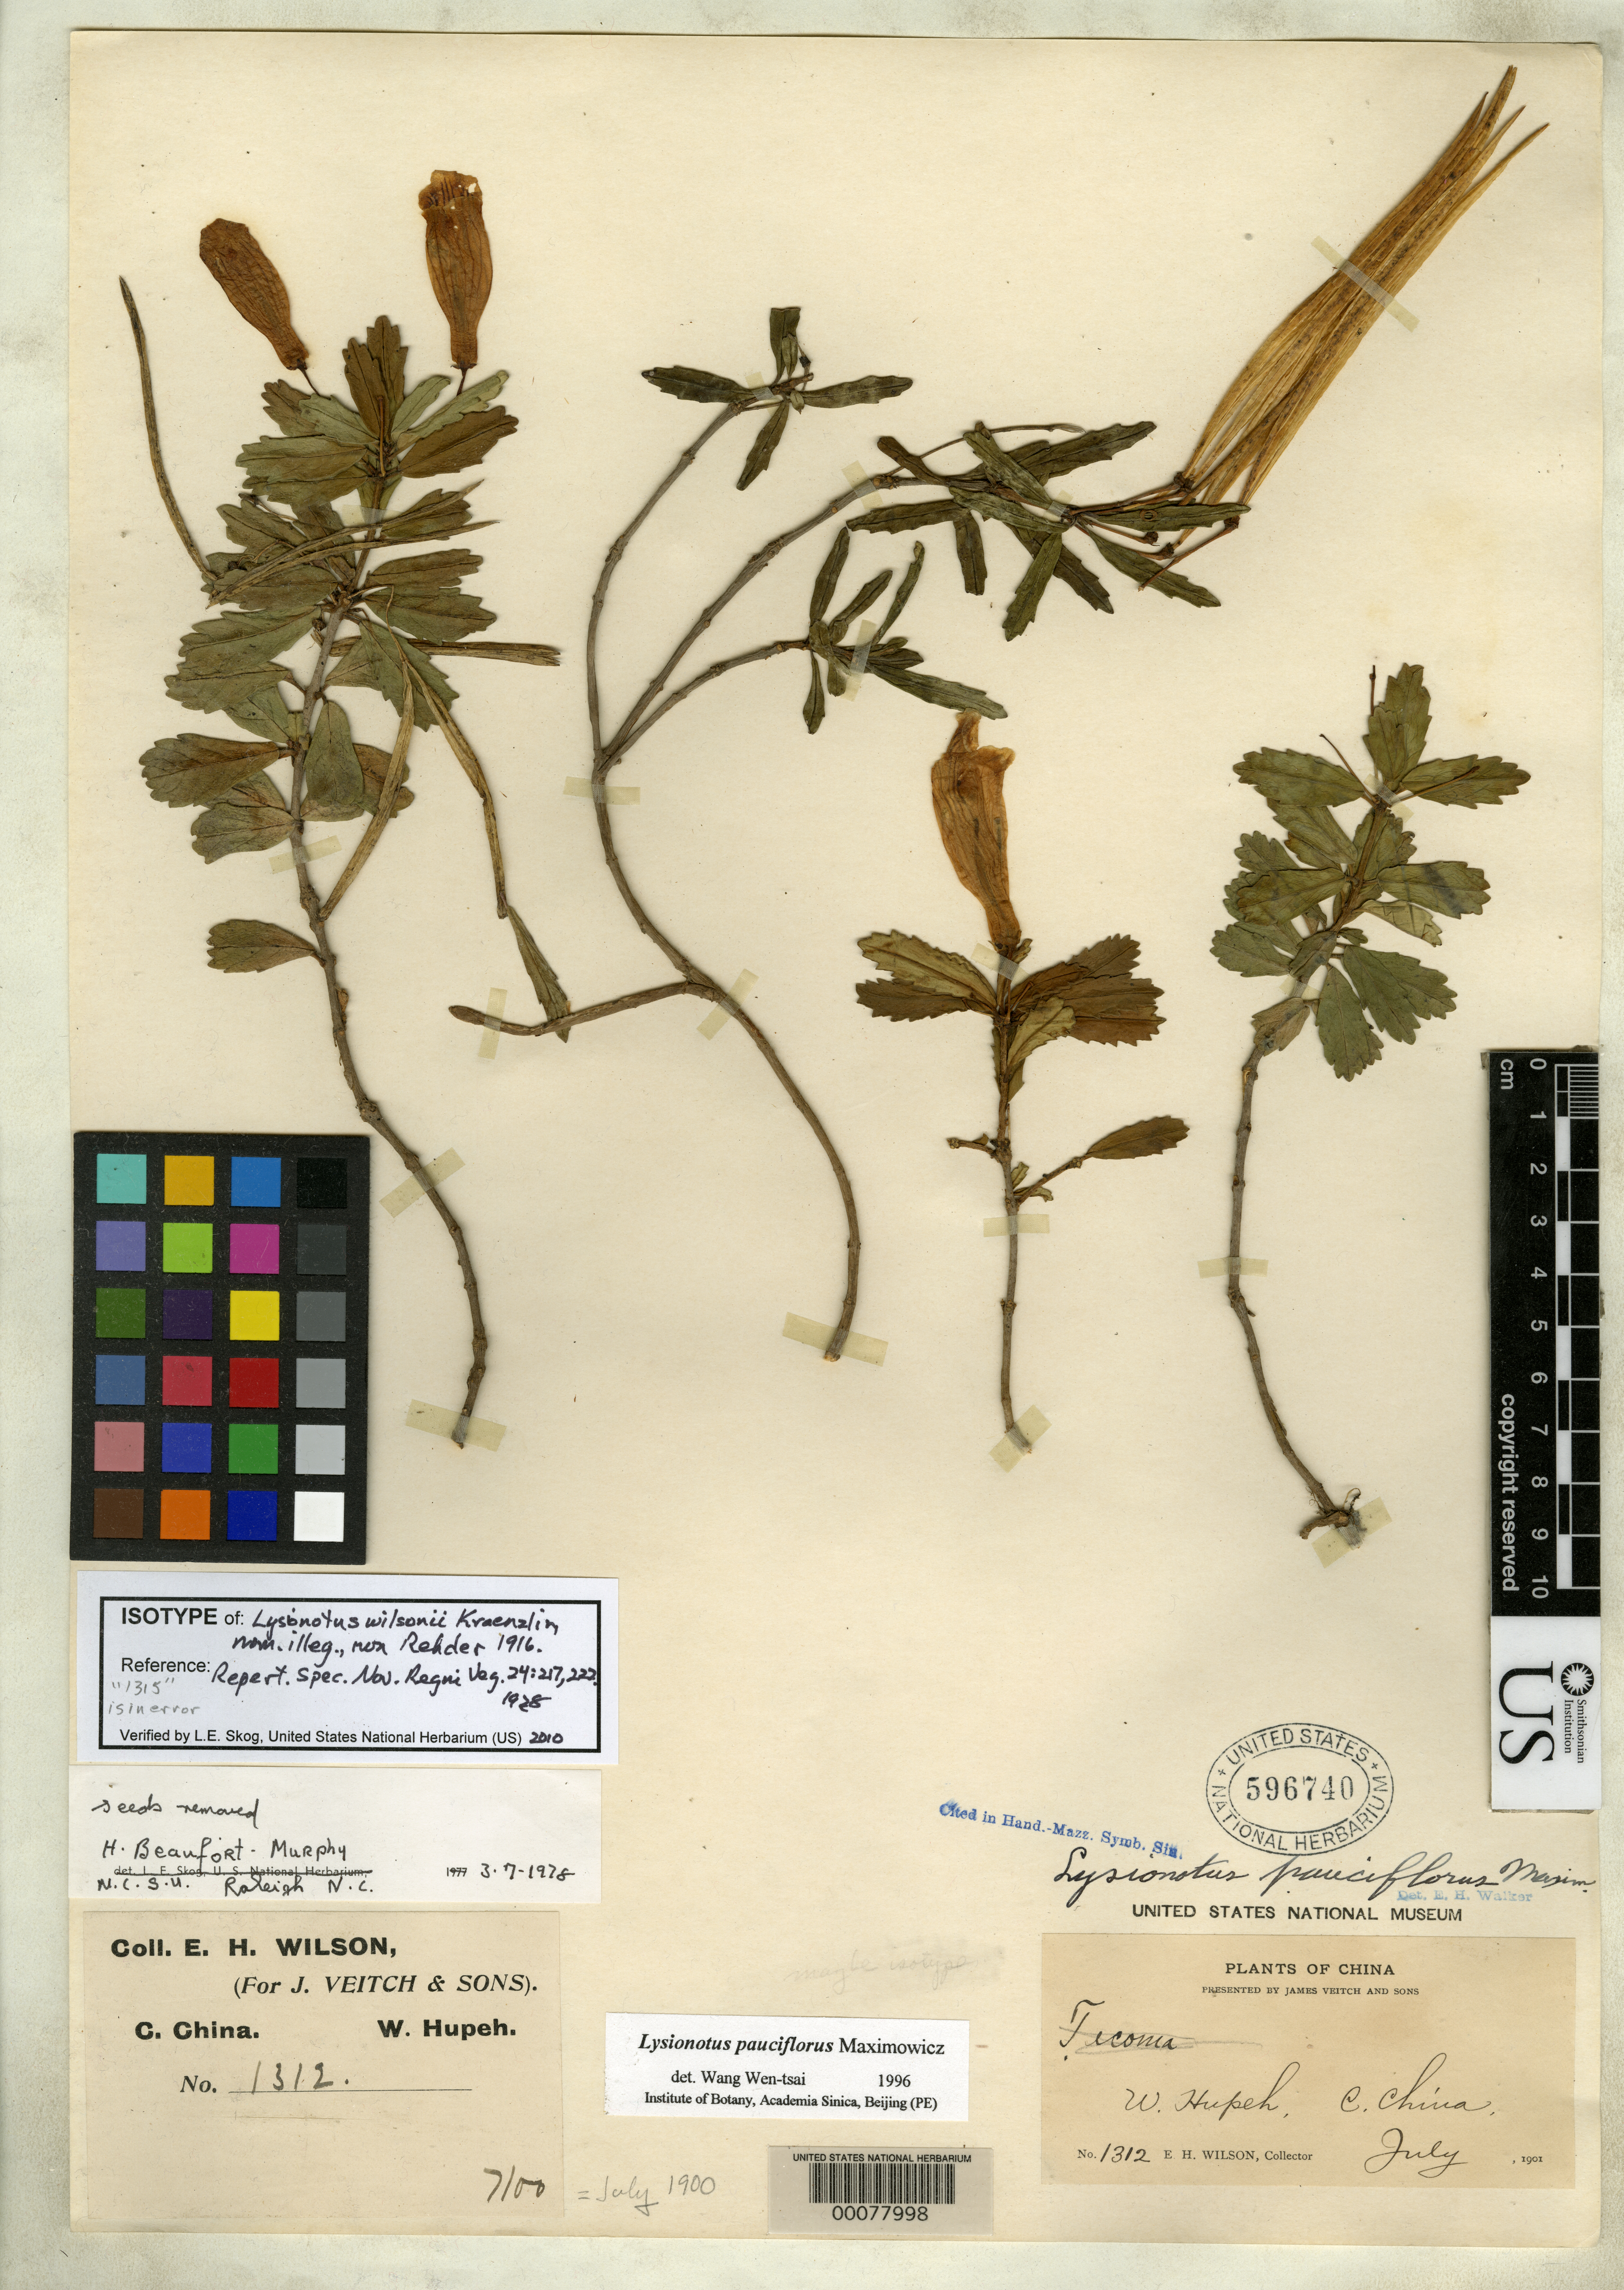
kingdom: Plantae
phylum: Tracheophyta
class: Magnoliopsida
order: Lamiales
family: Gesneriaceae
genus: Lysionotus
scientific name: Lysionotus wilsonii Kraenzl., nom. illeg.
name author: Kraenzl.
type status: Possible Type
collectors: E. H. Wilson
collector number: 1312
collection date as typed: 7/00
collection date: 1900-07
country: China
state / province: Hubei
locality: W. Hupeh, C. China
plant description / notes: Species described twice, on pp. 217 & 222-223. Collection cited on p. 217 as Wilson 1315, on p. 223 as "1314? 1315?" Annotated as isotype by L.E. Skog (2010), "1315 is in error".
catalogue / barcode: US 596740